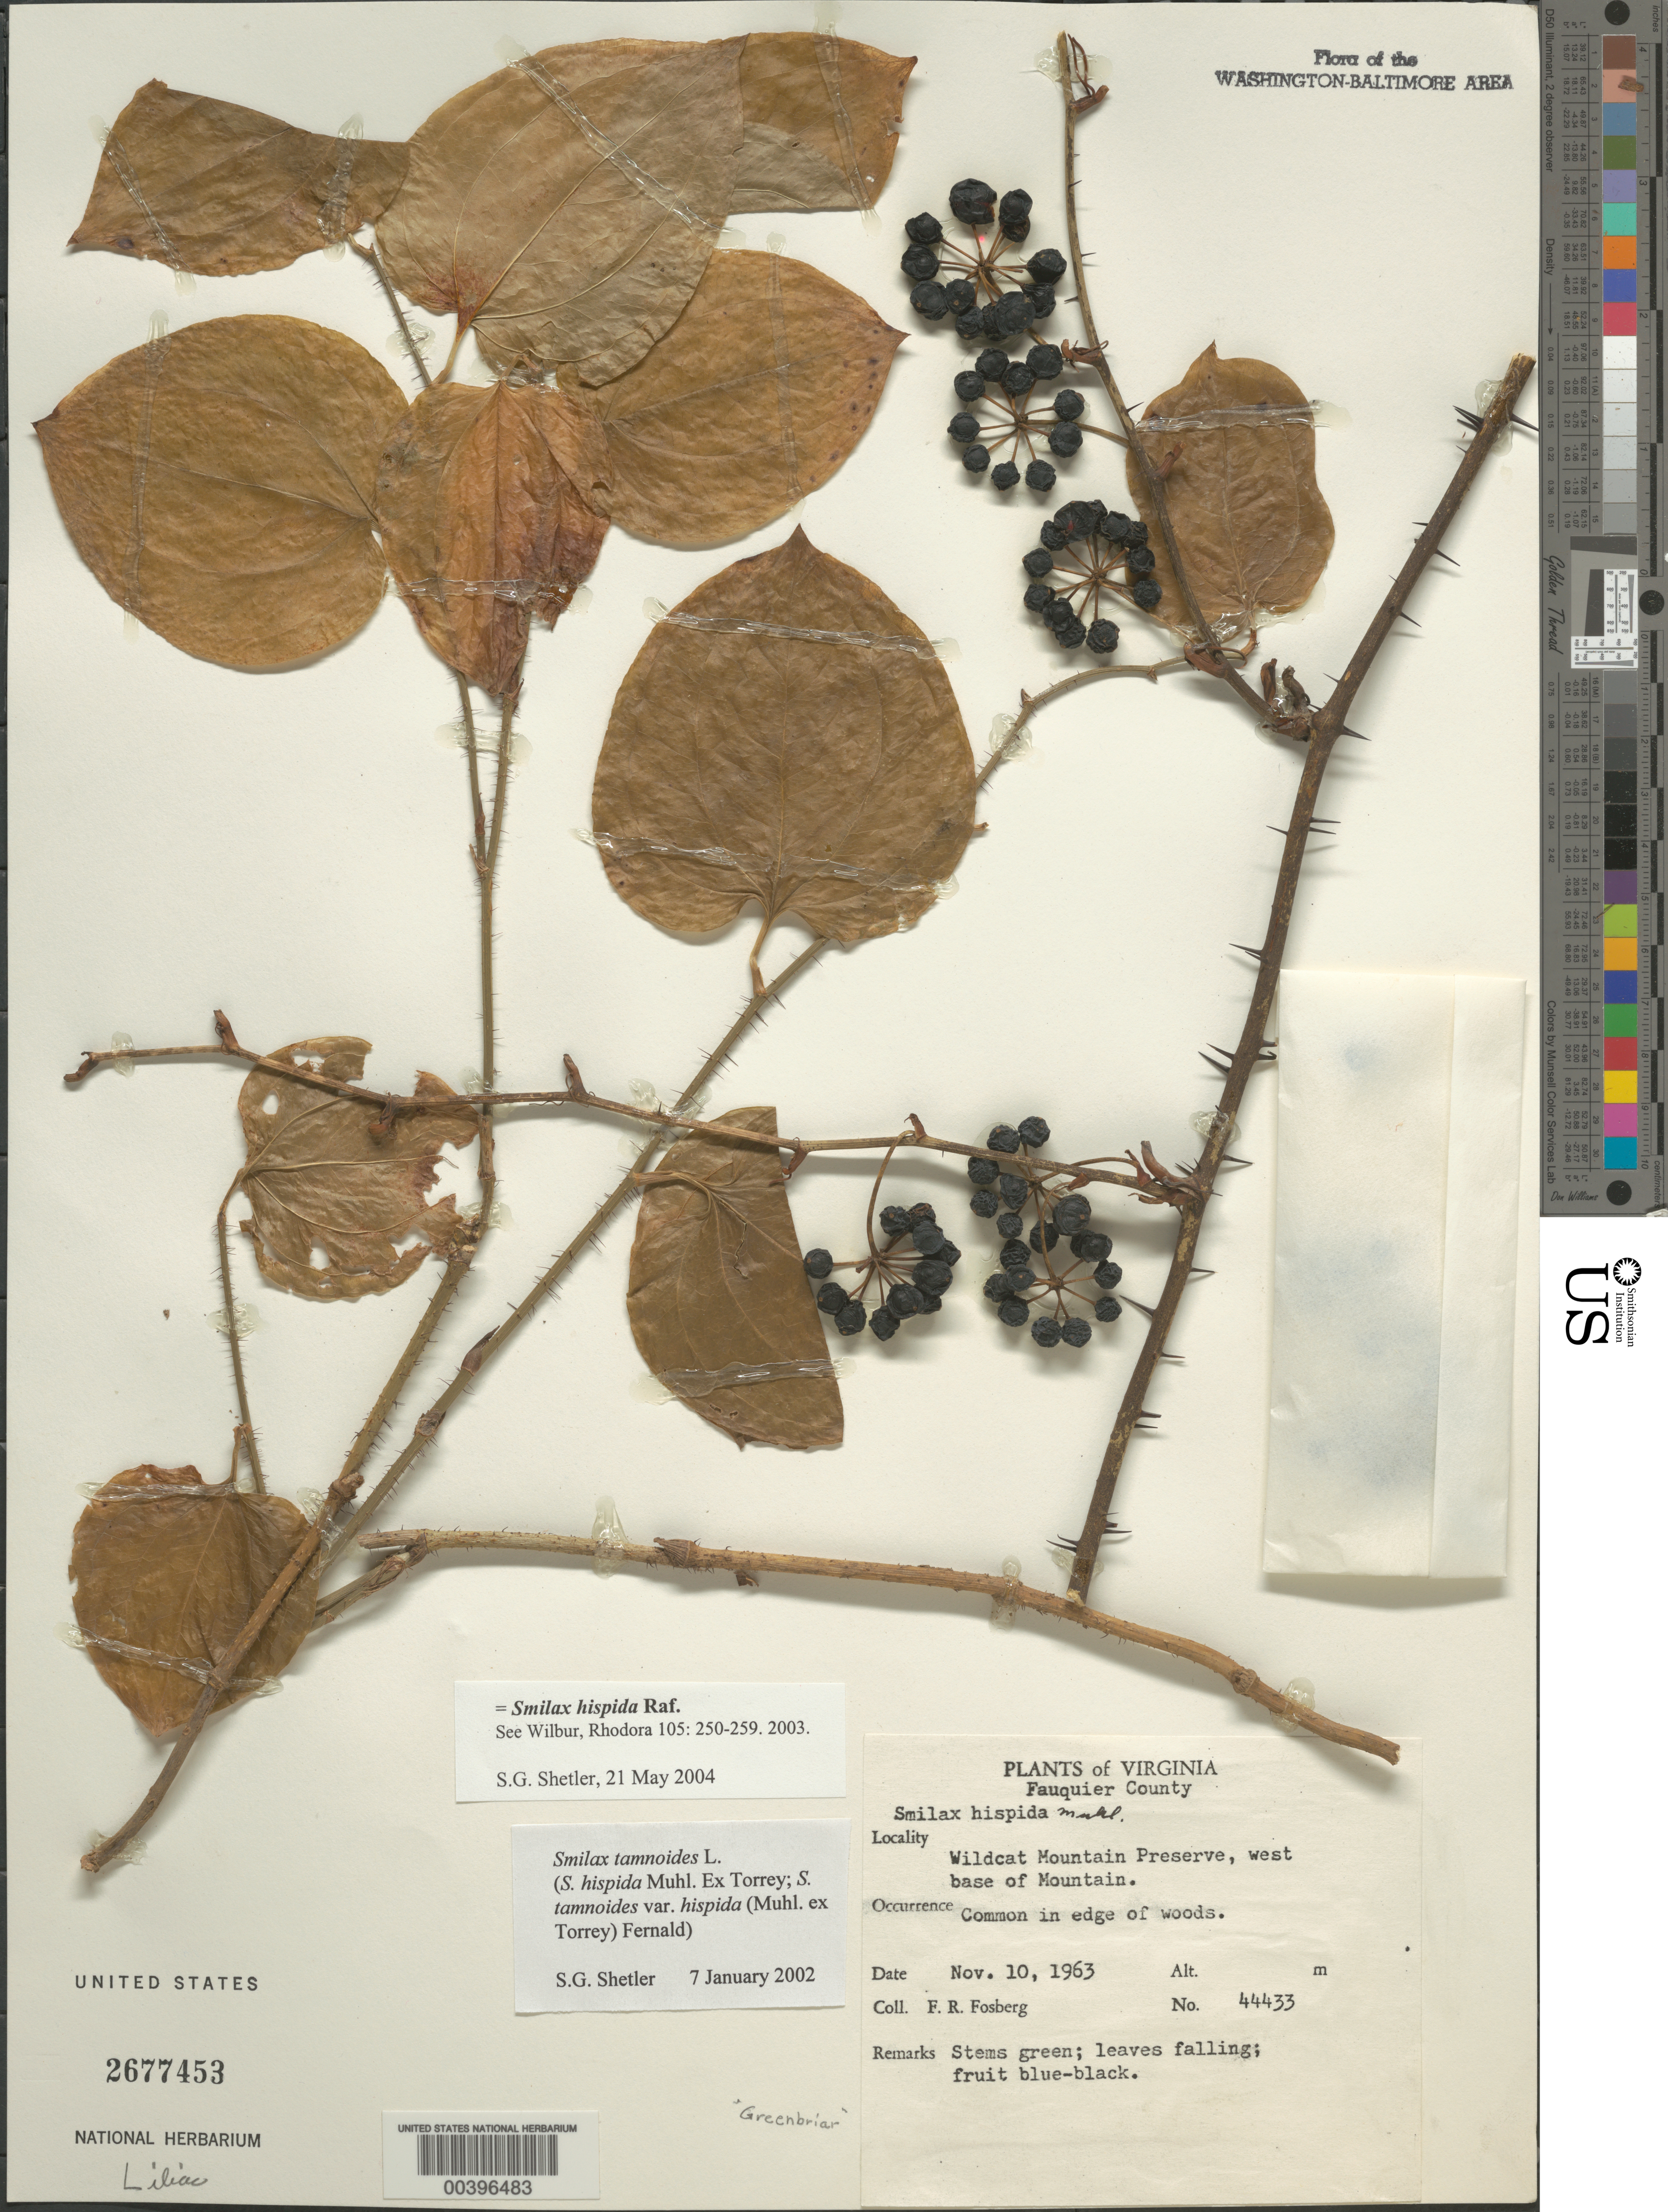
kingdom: Plantae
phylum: Tracheophyta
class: Liliopsida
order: Liliales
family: Smilacaceae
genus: Smilax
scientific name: Smilax hispida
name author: Raf.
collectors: F. R. Fosberg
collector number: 44433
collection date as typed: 10 Nov 1963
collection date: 1963-11-10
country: United States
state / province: Virginia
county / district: Fauquier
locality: Wildcat Mountain Preserve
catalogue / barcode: US 2677453